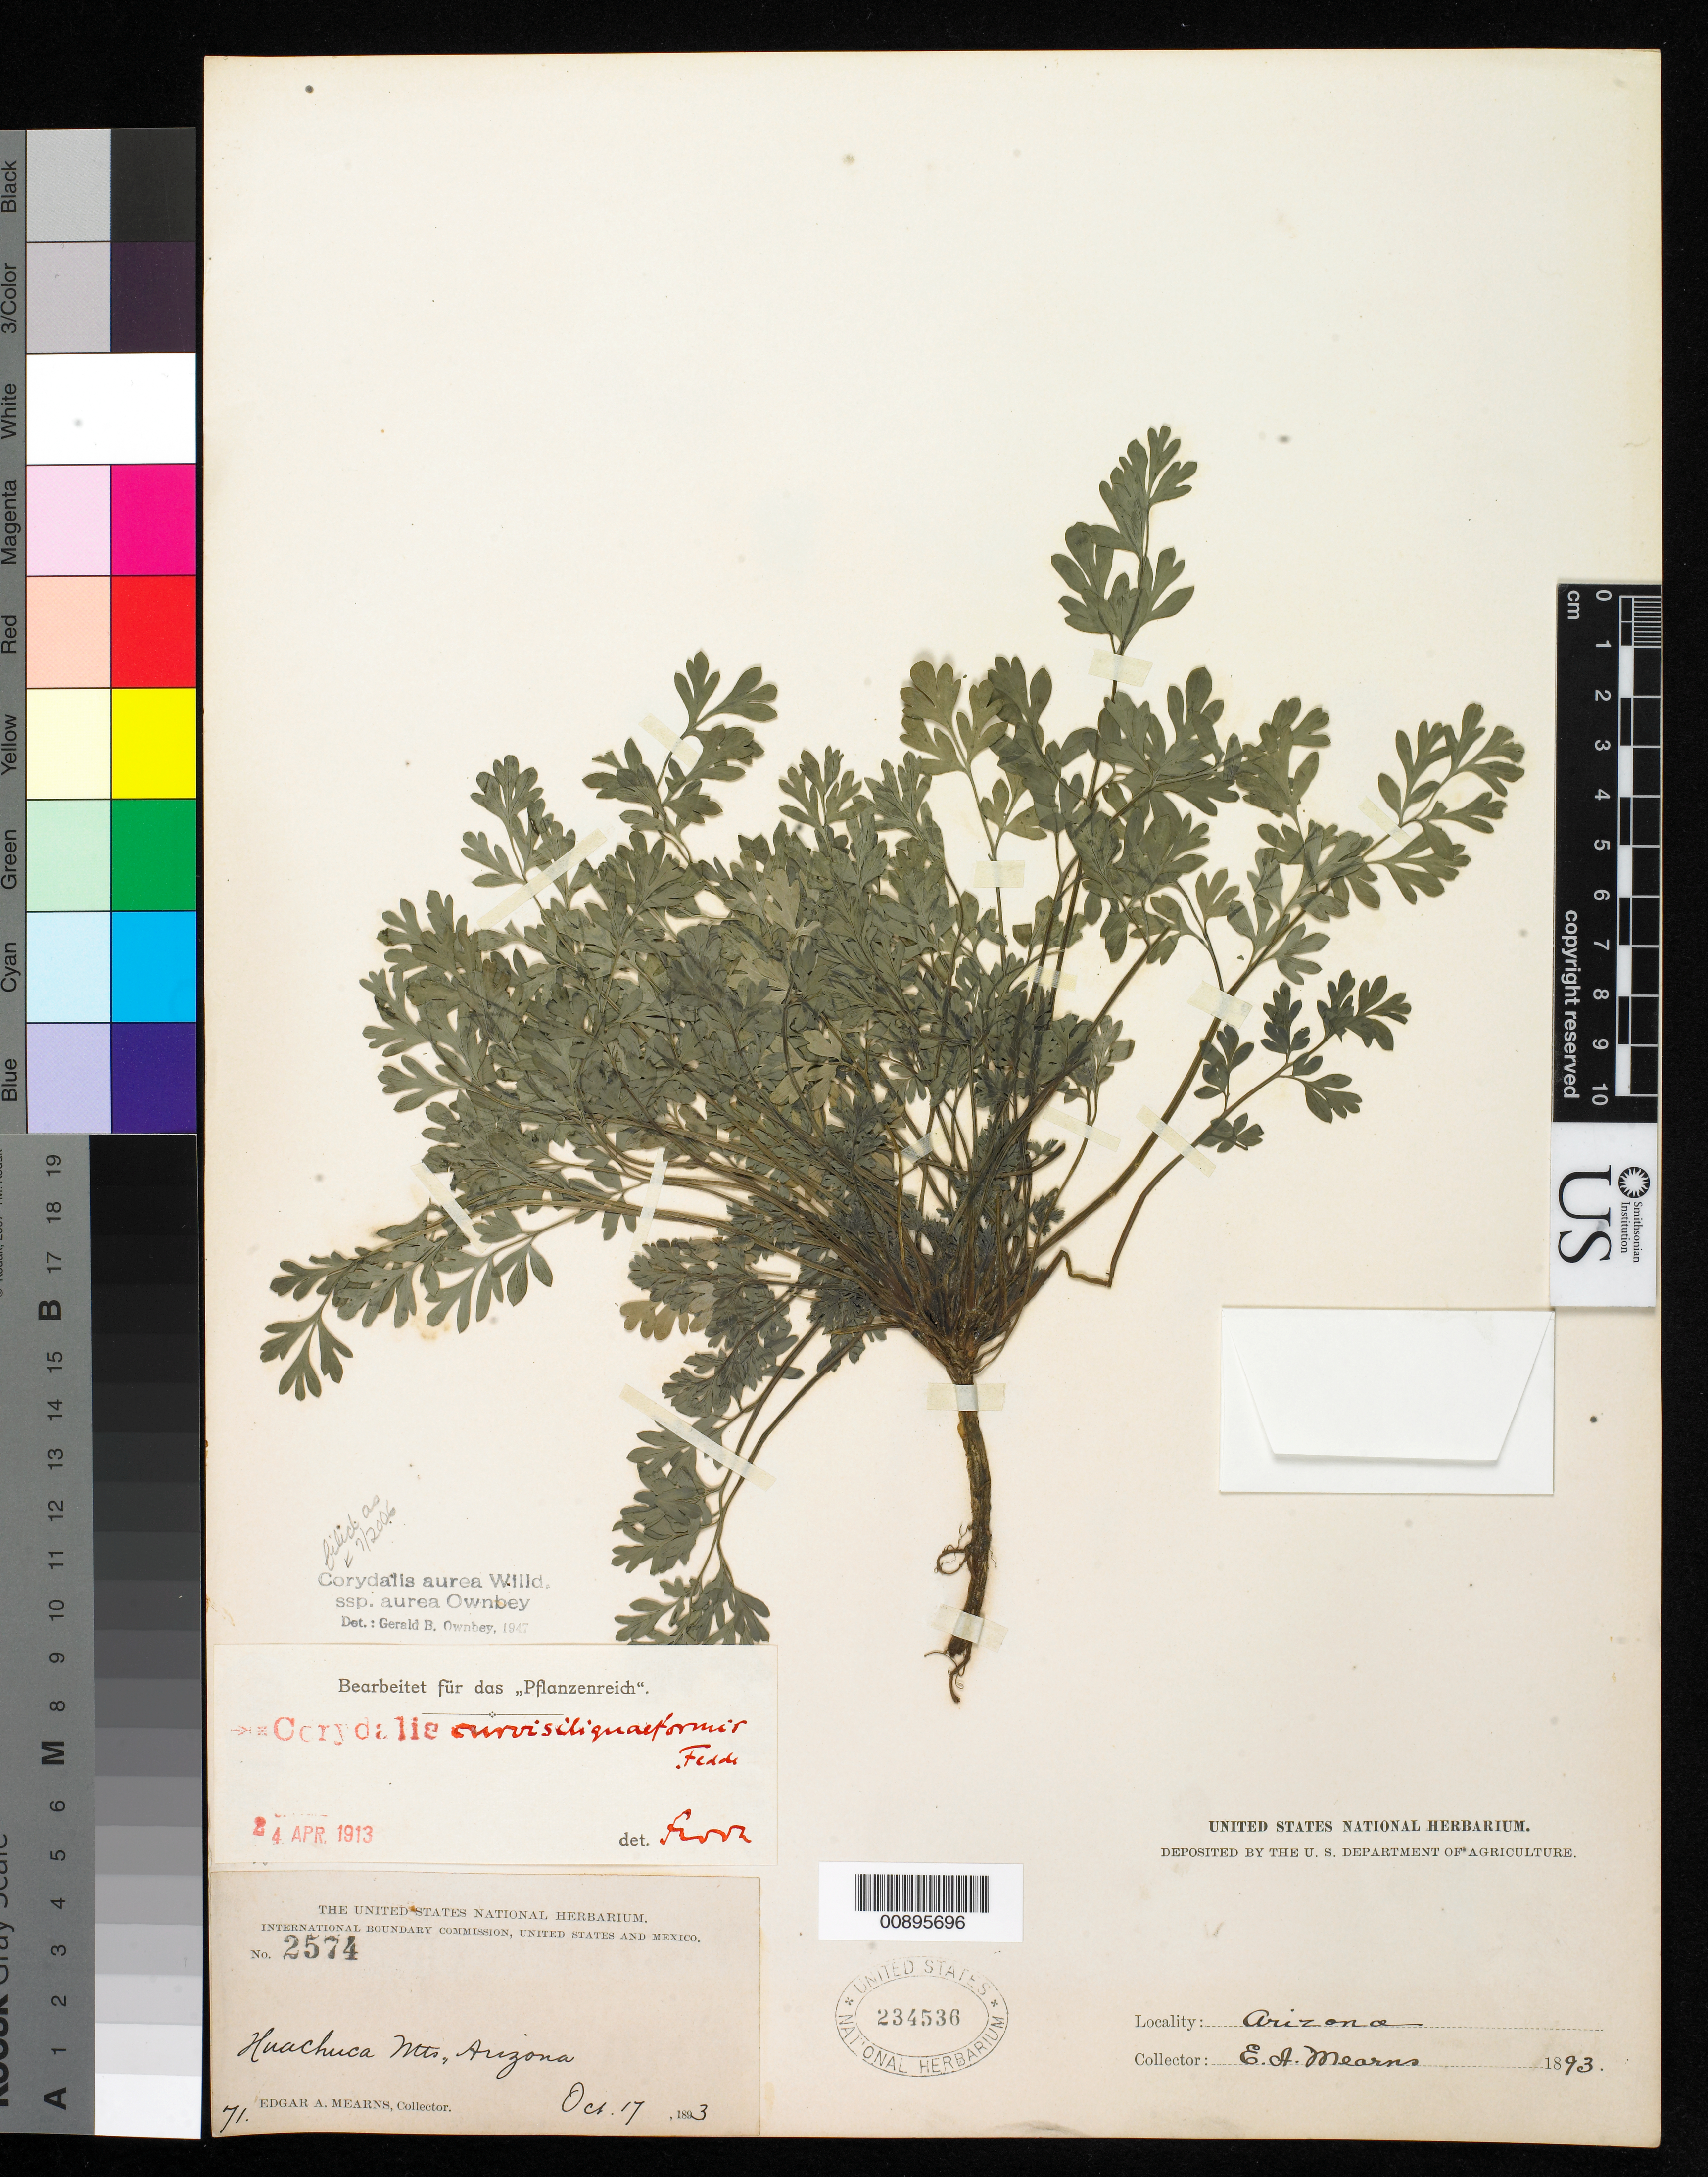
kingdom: Plantae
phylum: Tracheophyta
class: Magnoliopsida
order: Ranunculales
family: Papaveraceae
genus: Corydalis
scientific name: Corydalis aurea subsp. aurea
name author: Willd.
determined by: Ownbey, G. B.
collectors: E. A. Mearns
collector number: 2574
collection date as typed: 17 Oct 1893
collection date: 1893-10-17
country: United States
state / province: Arizona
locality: Huachuca Mts.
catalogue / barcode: US 234536